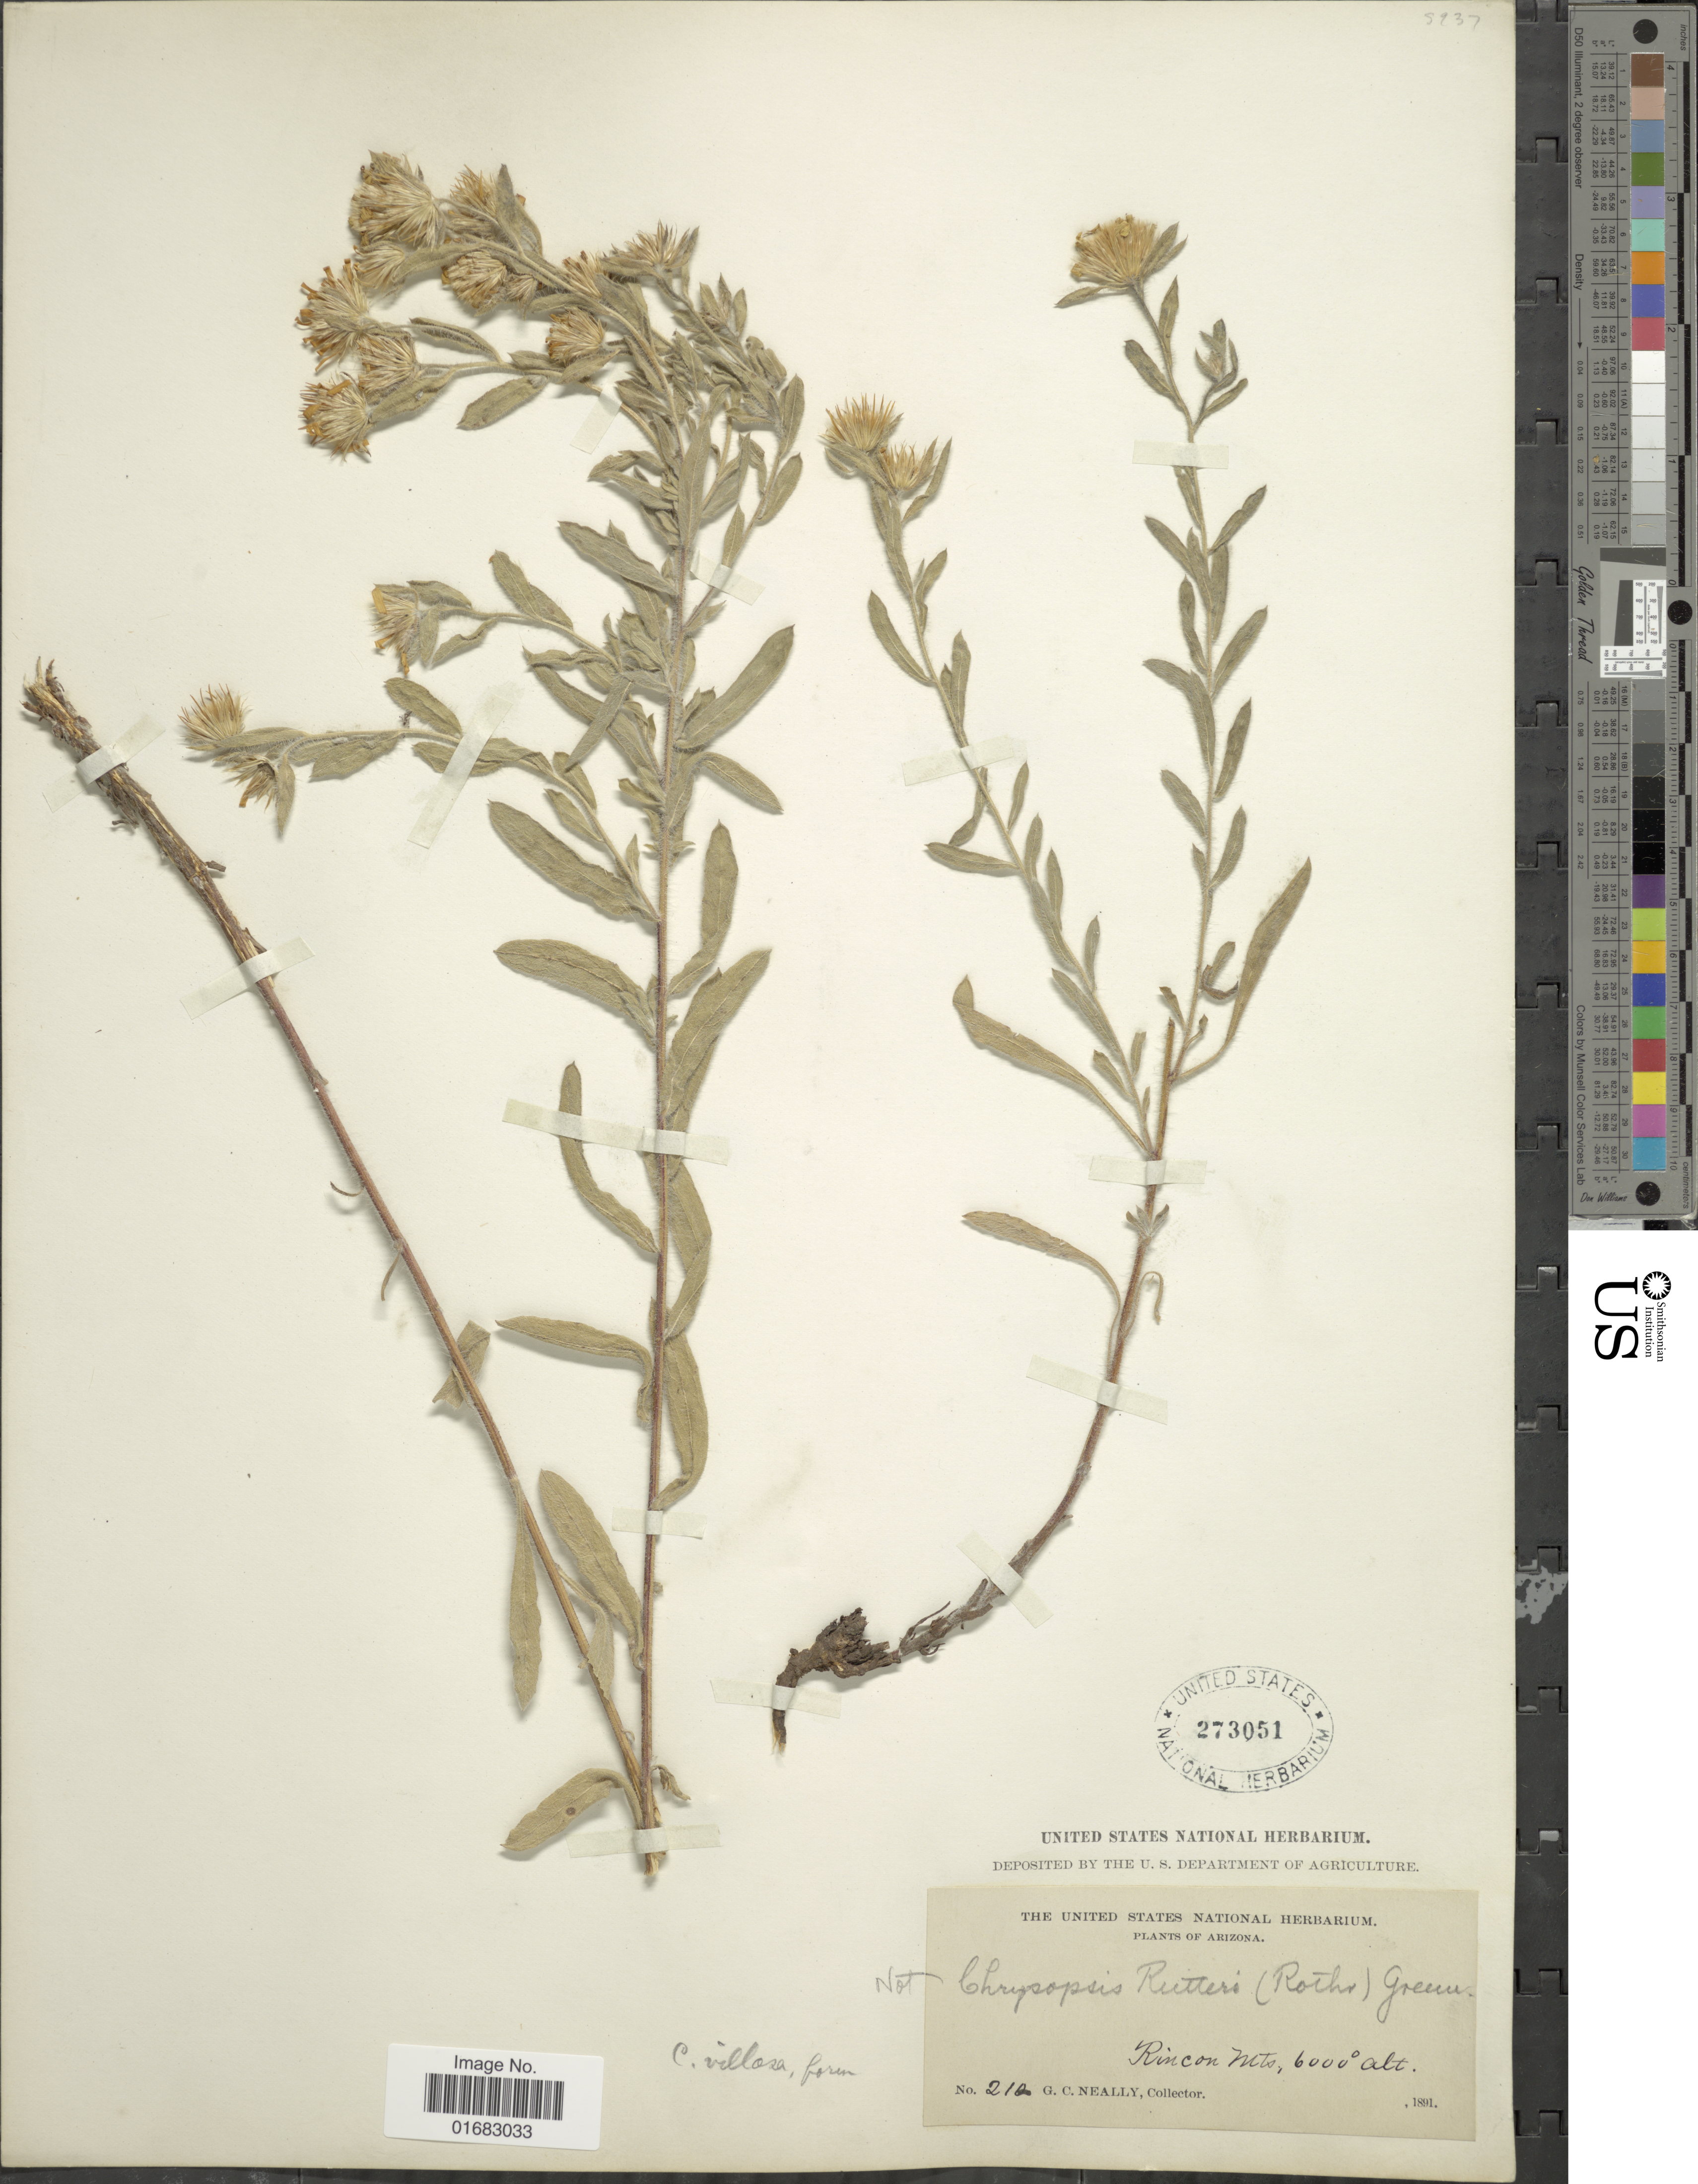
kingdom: Plantae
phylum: Tracheophyta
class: Magnoliopsida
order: Asterales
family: Asteraceae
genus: Heterotheca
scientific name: Heterotheca villosa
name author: (Pursh) Shinners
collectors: G. Neally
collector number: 212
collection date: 1891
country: United States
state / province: Arizona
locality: Rincon Mts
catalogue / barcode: US 273051